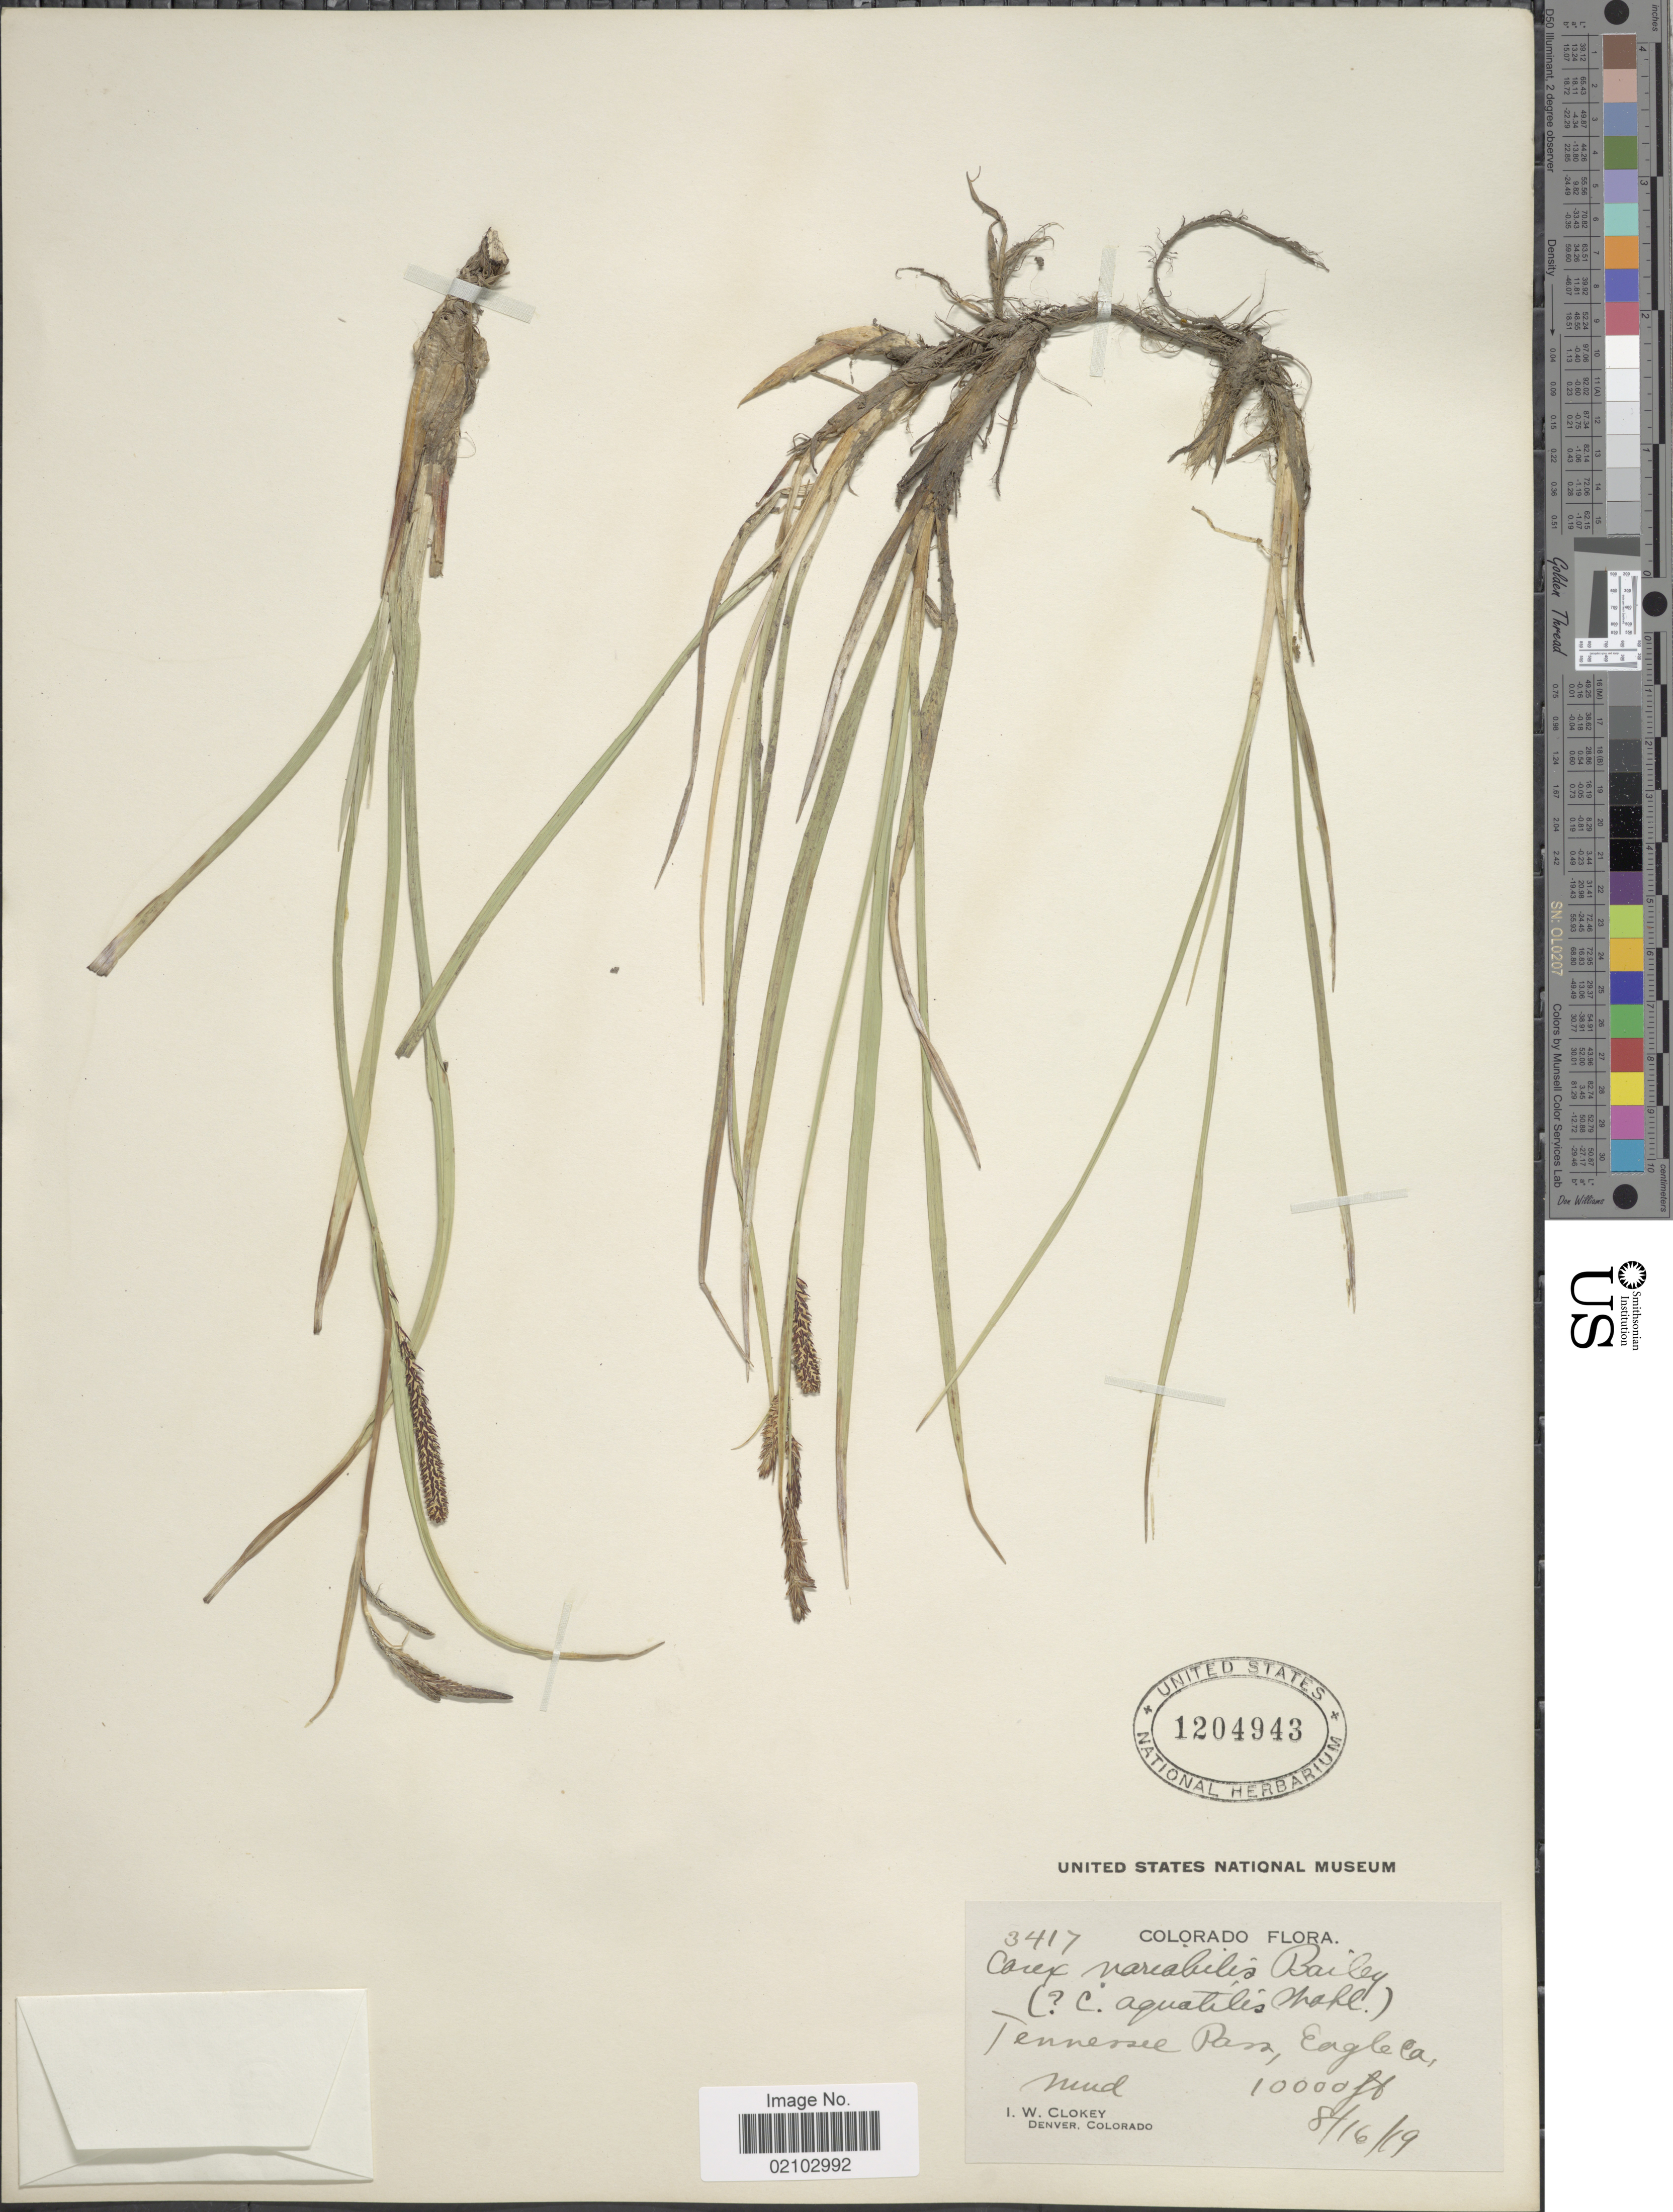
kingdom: Plantae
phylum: Tracheophyta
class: Liliopsida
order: Poales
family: Cyperaceae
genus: Carex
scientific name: Carex aquatilis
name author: Wahlenb.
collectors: I. W. Clokey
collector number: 3417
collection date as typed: Transcribed d/m/y: 16/8/19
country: United States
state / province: Colorado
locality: Tennessee Pass, Eagle Co., mud.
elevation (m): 3048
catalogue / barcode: US 1204943